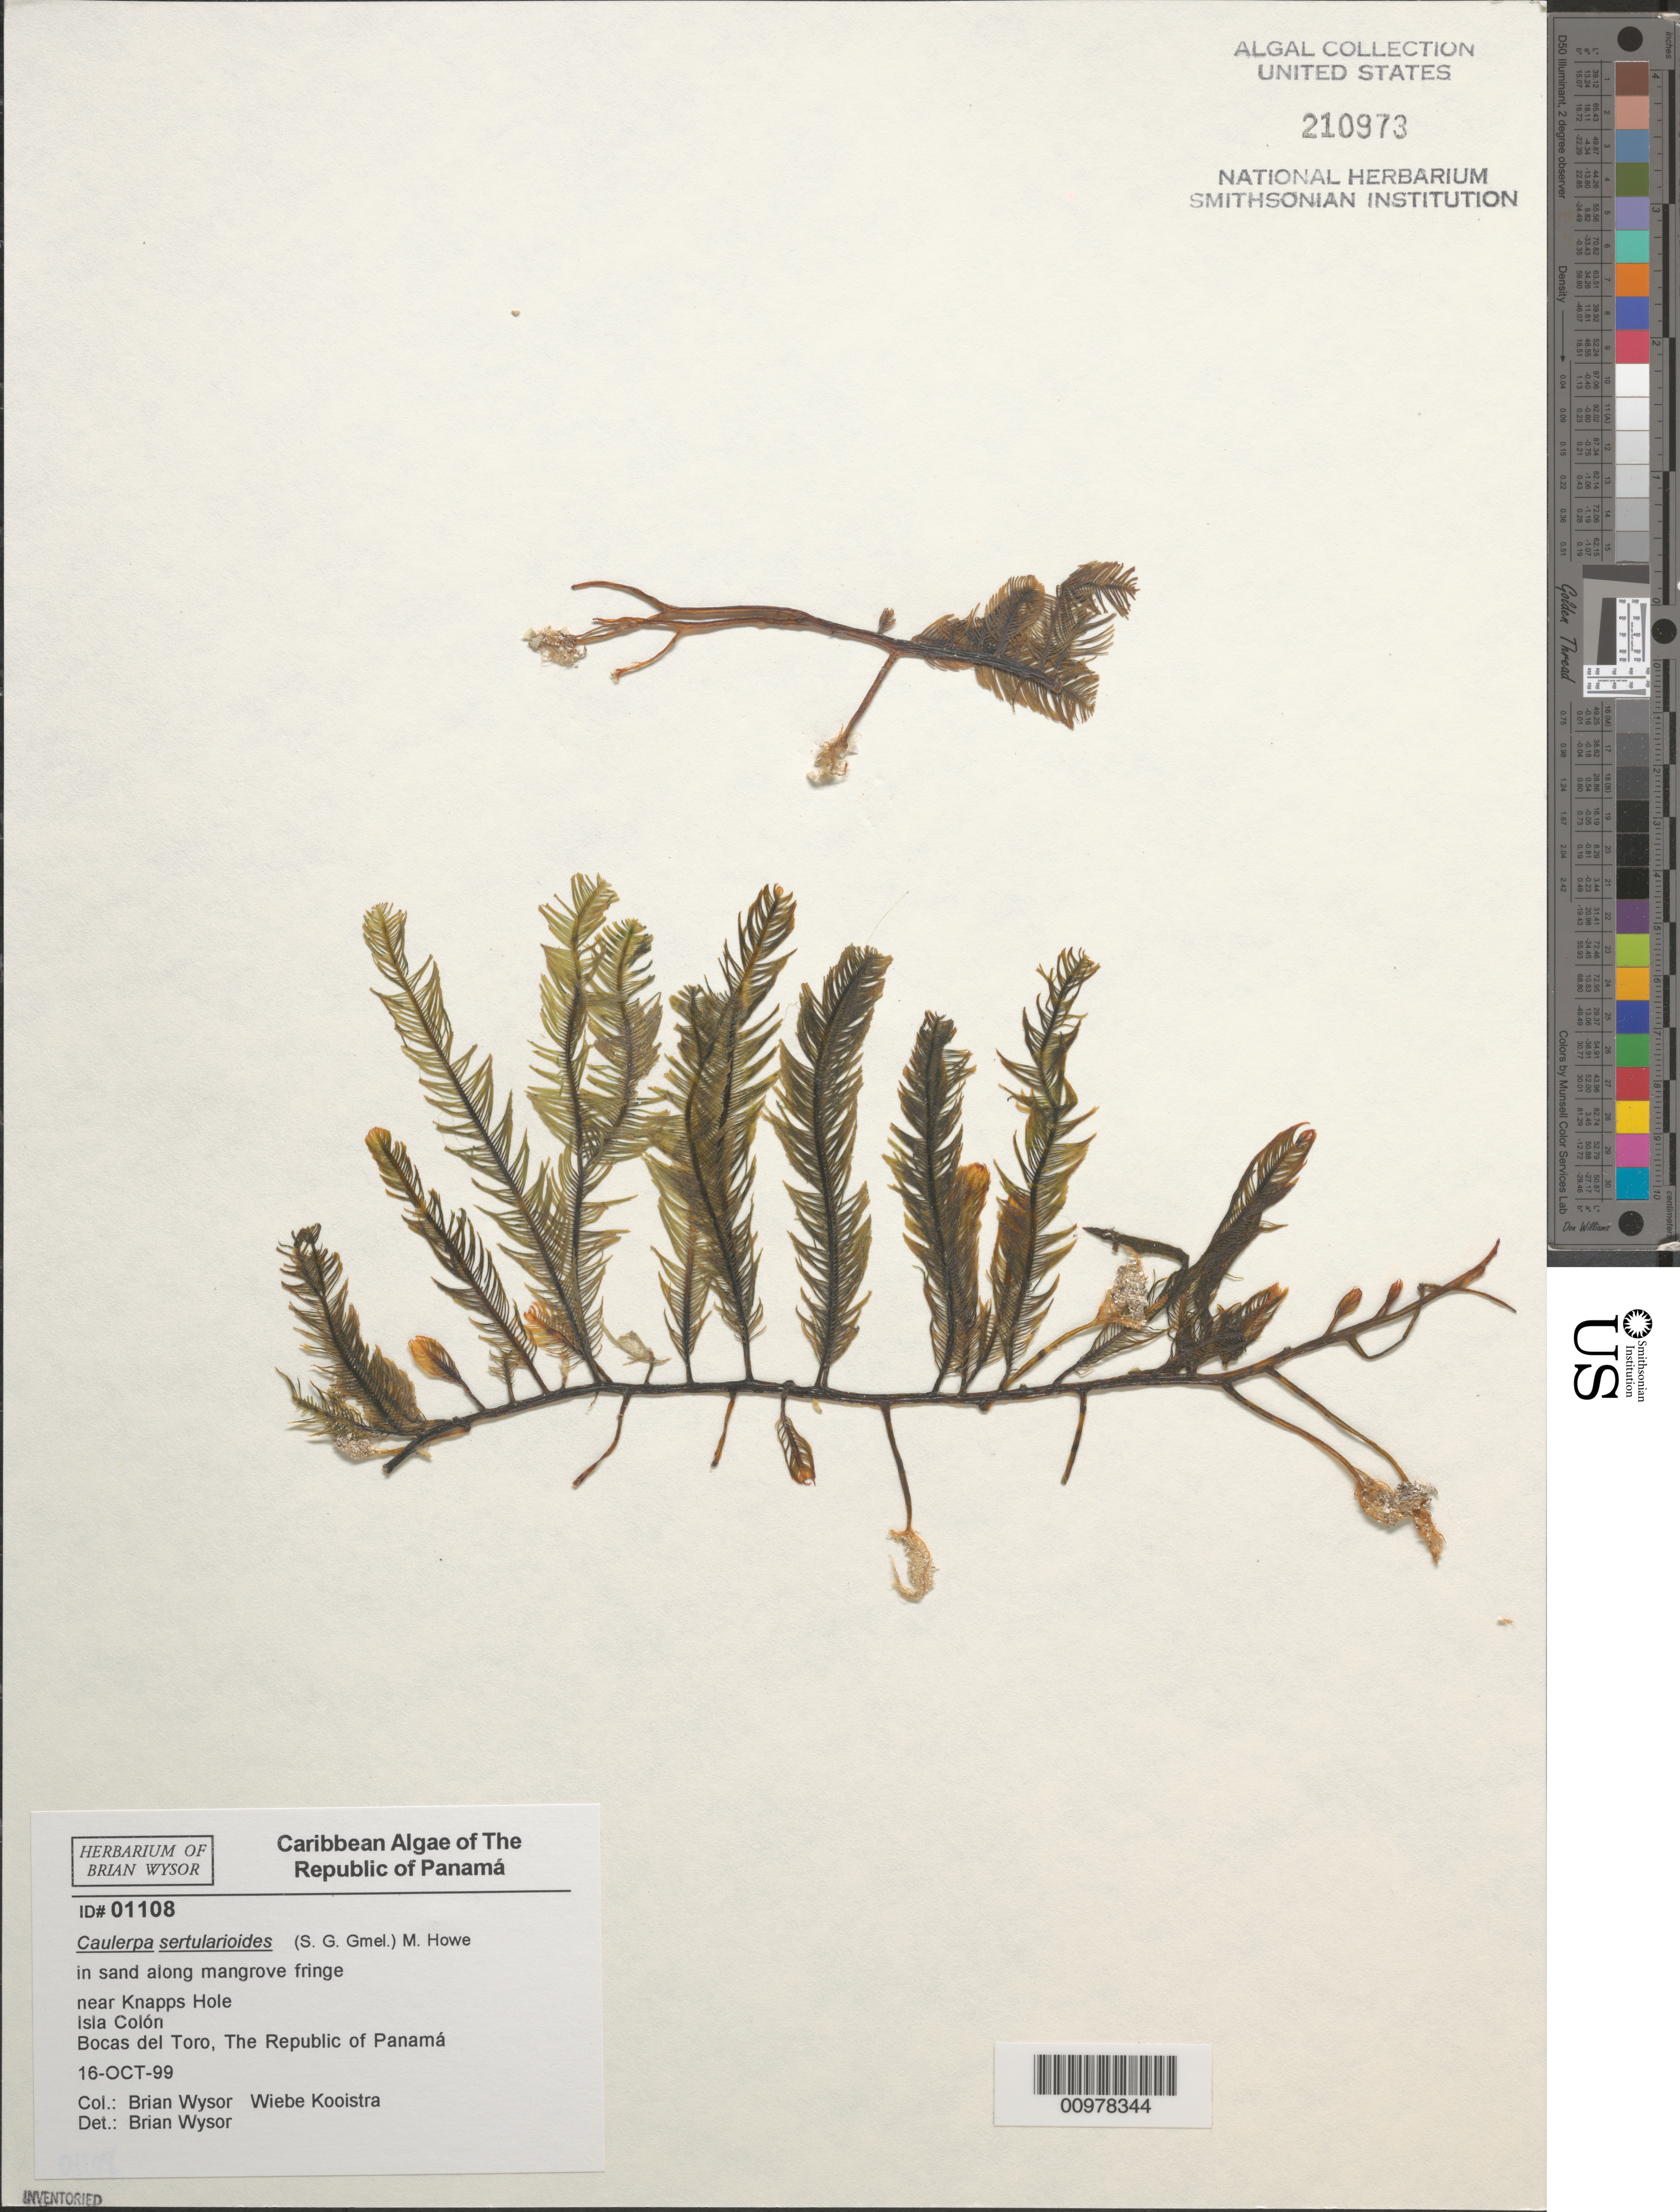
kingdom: Plantae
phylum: Chlorophyta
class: Ulvophyceae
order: Bryopsidales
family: Caulerpaceae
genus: Caulerpa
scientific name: Caulerpa sertularioides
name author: (S.G. Gmel.) M. Howe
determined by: Wysor, B.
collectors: B. Wysor & W. Kooistra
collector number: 01108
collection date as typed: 16 Oct 1999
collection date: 1999-10-16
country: Panama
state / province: Bocas del Toro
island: Colón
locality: Near Knapps Hole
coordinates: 9 23' 20" N, 82 18' 30" W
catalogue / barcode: US 210973